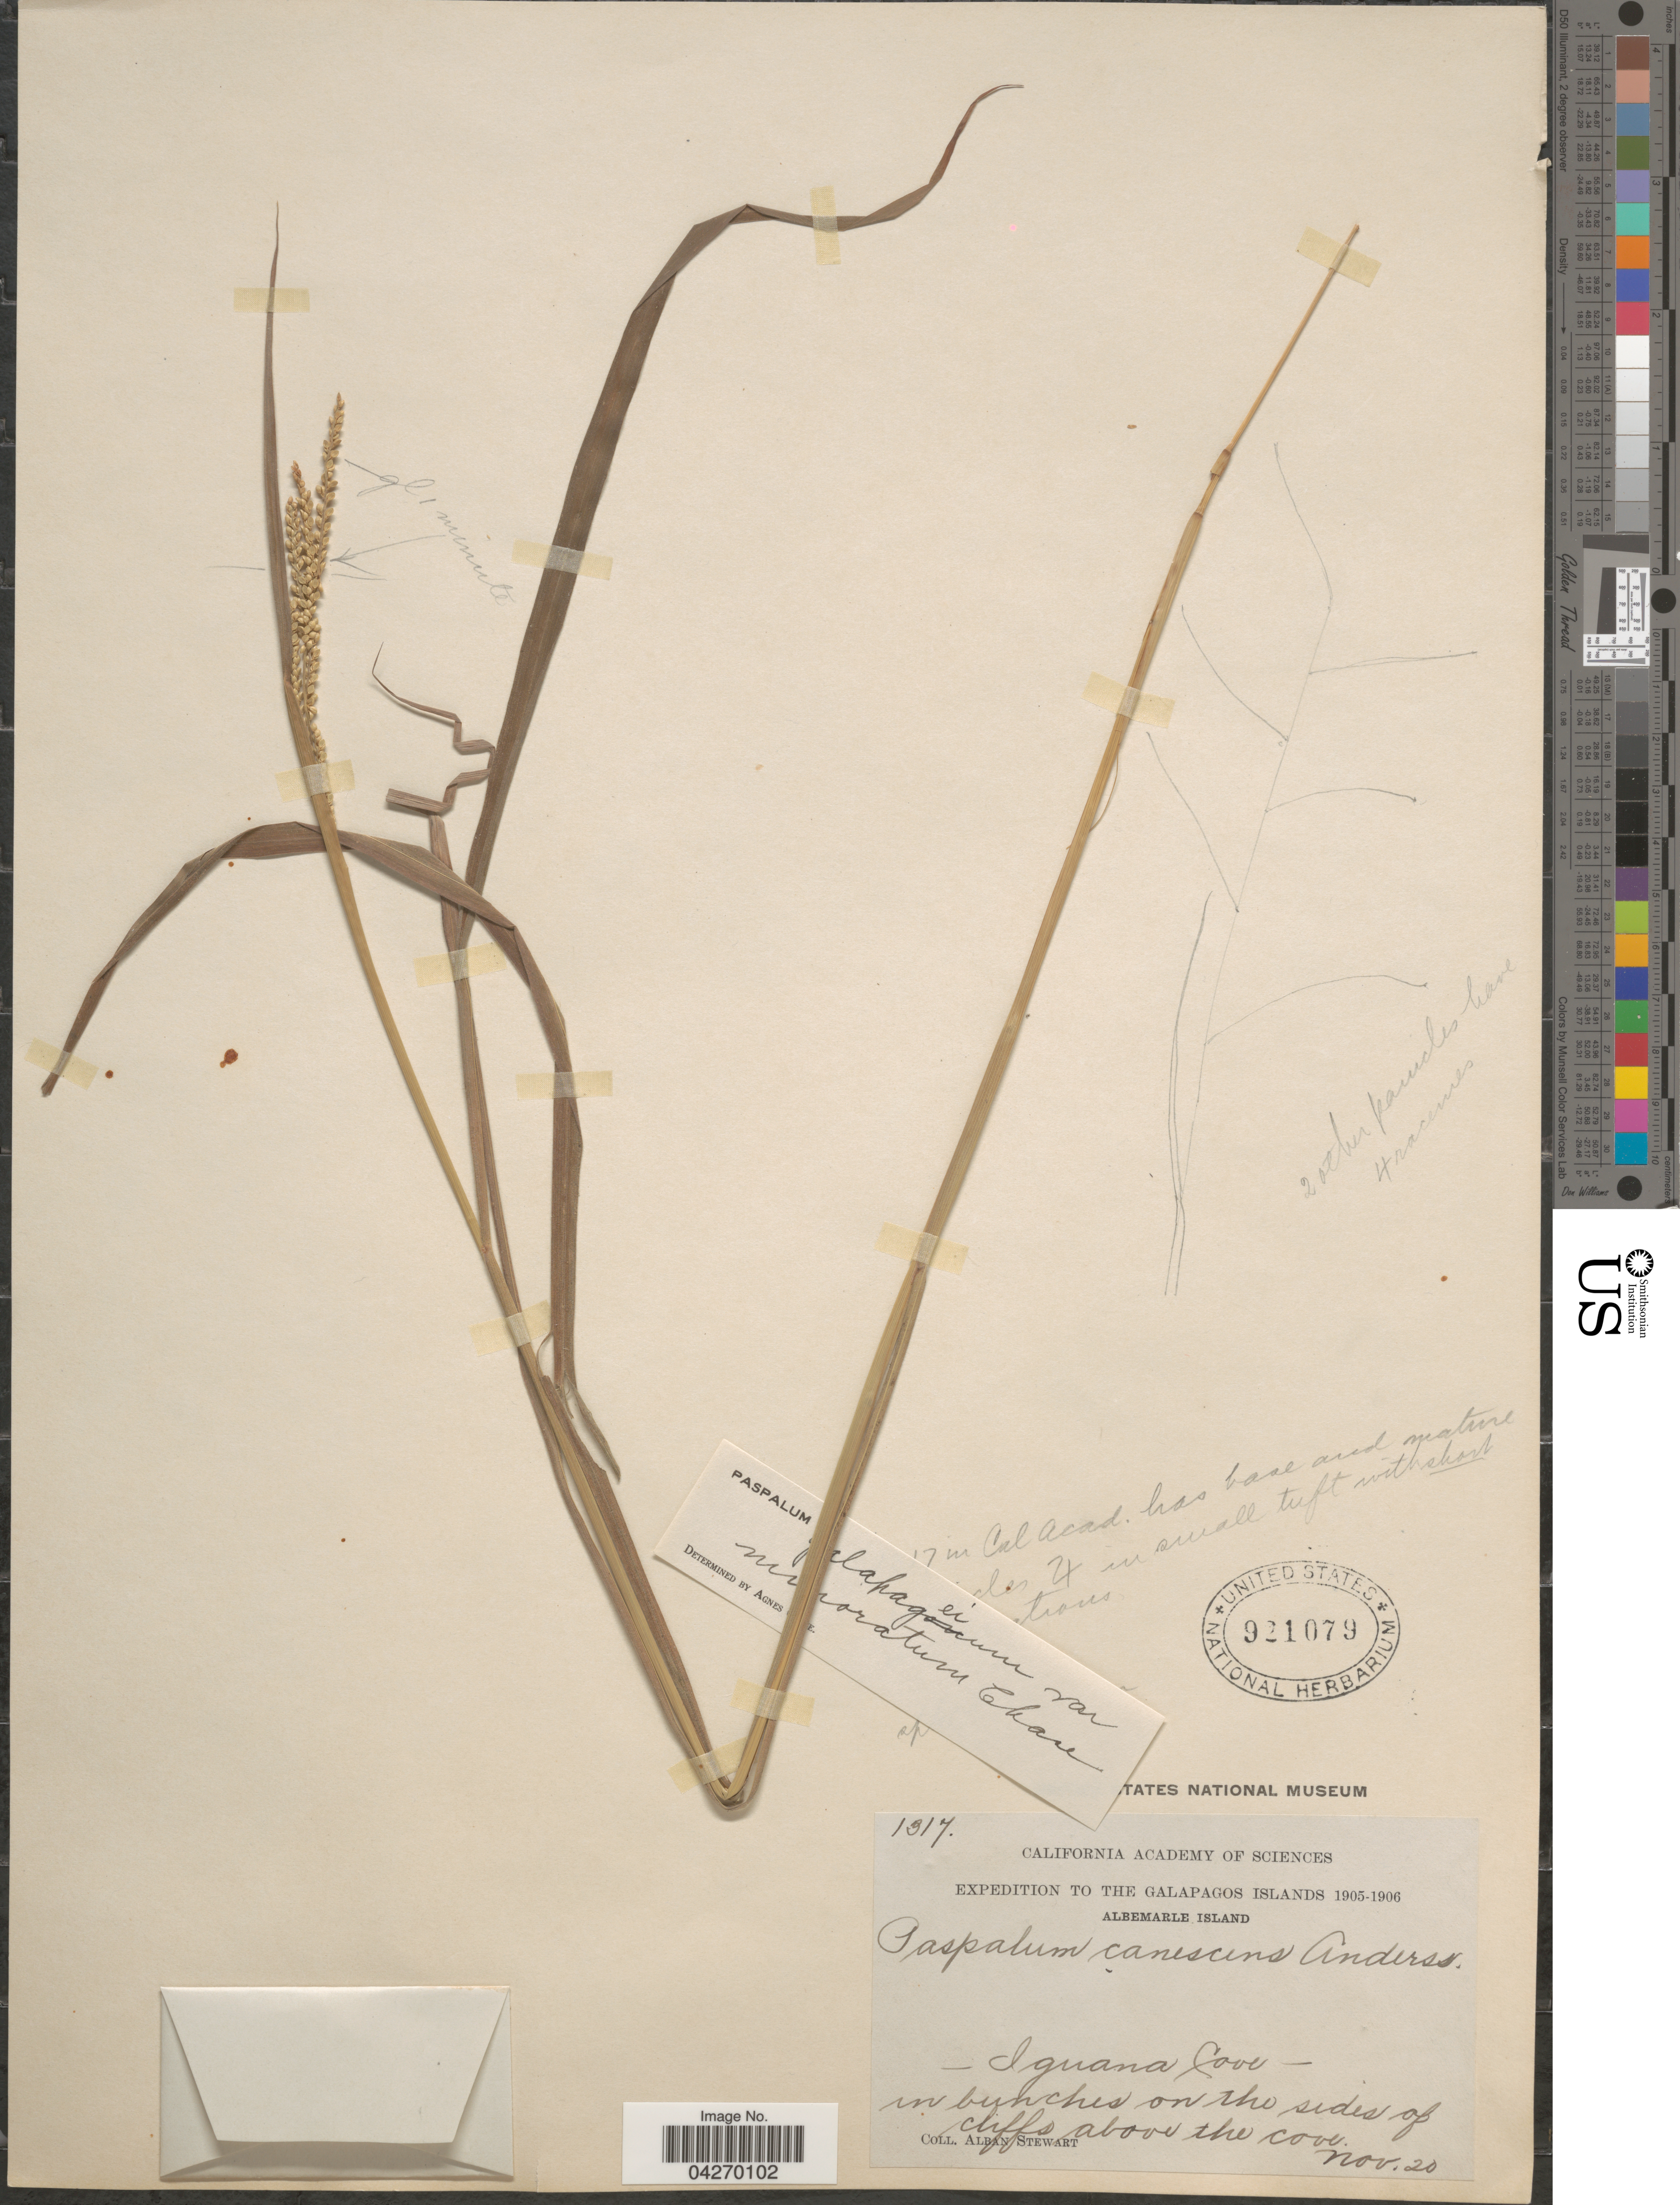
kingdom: Plantae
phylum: Tracheophyta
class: Liliopsida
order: Poales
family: Poaceae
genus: Paspalum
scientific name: Paspalum galapageium var. minoratum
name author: Chase ex Hitchc.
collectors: A. Stewart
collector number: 1317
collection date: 1905-11-20/1906-11-20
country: Ecuador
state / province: Colón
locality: Expedition to the Galapagos Islands 1905-1906. Albemarle Island. Iguana Cove. In bunches on the sides of cliffs above the cove.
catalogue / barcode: US 921079